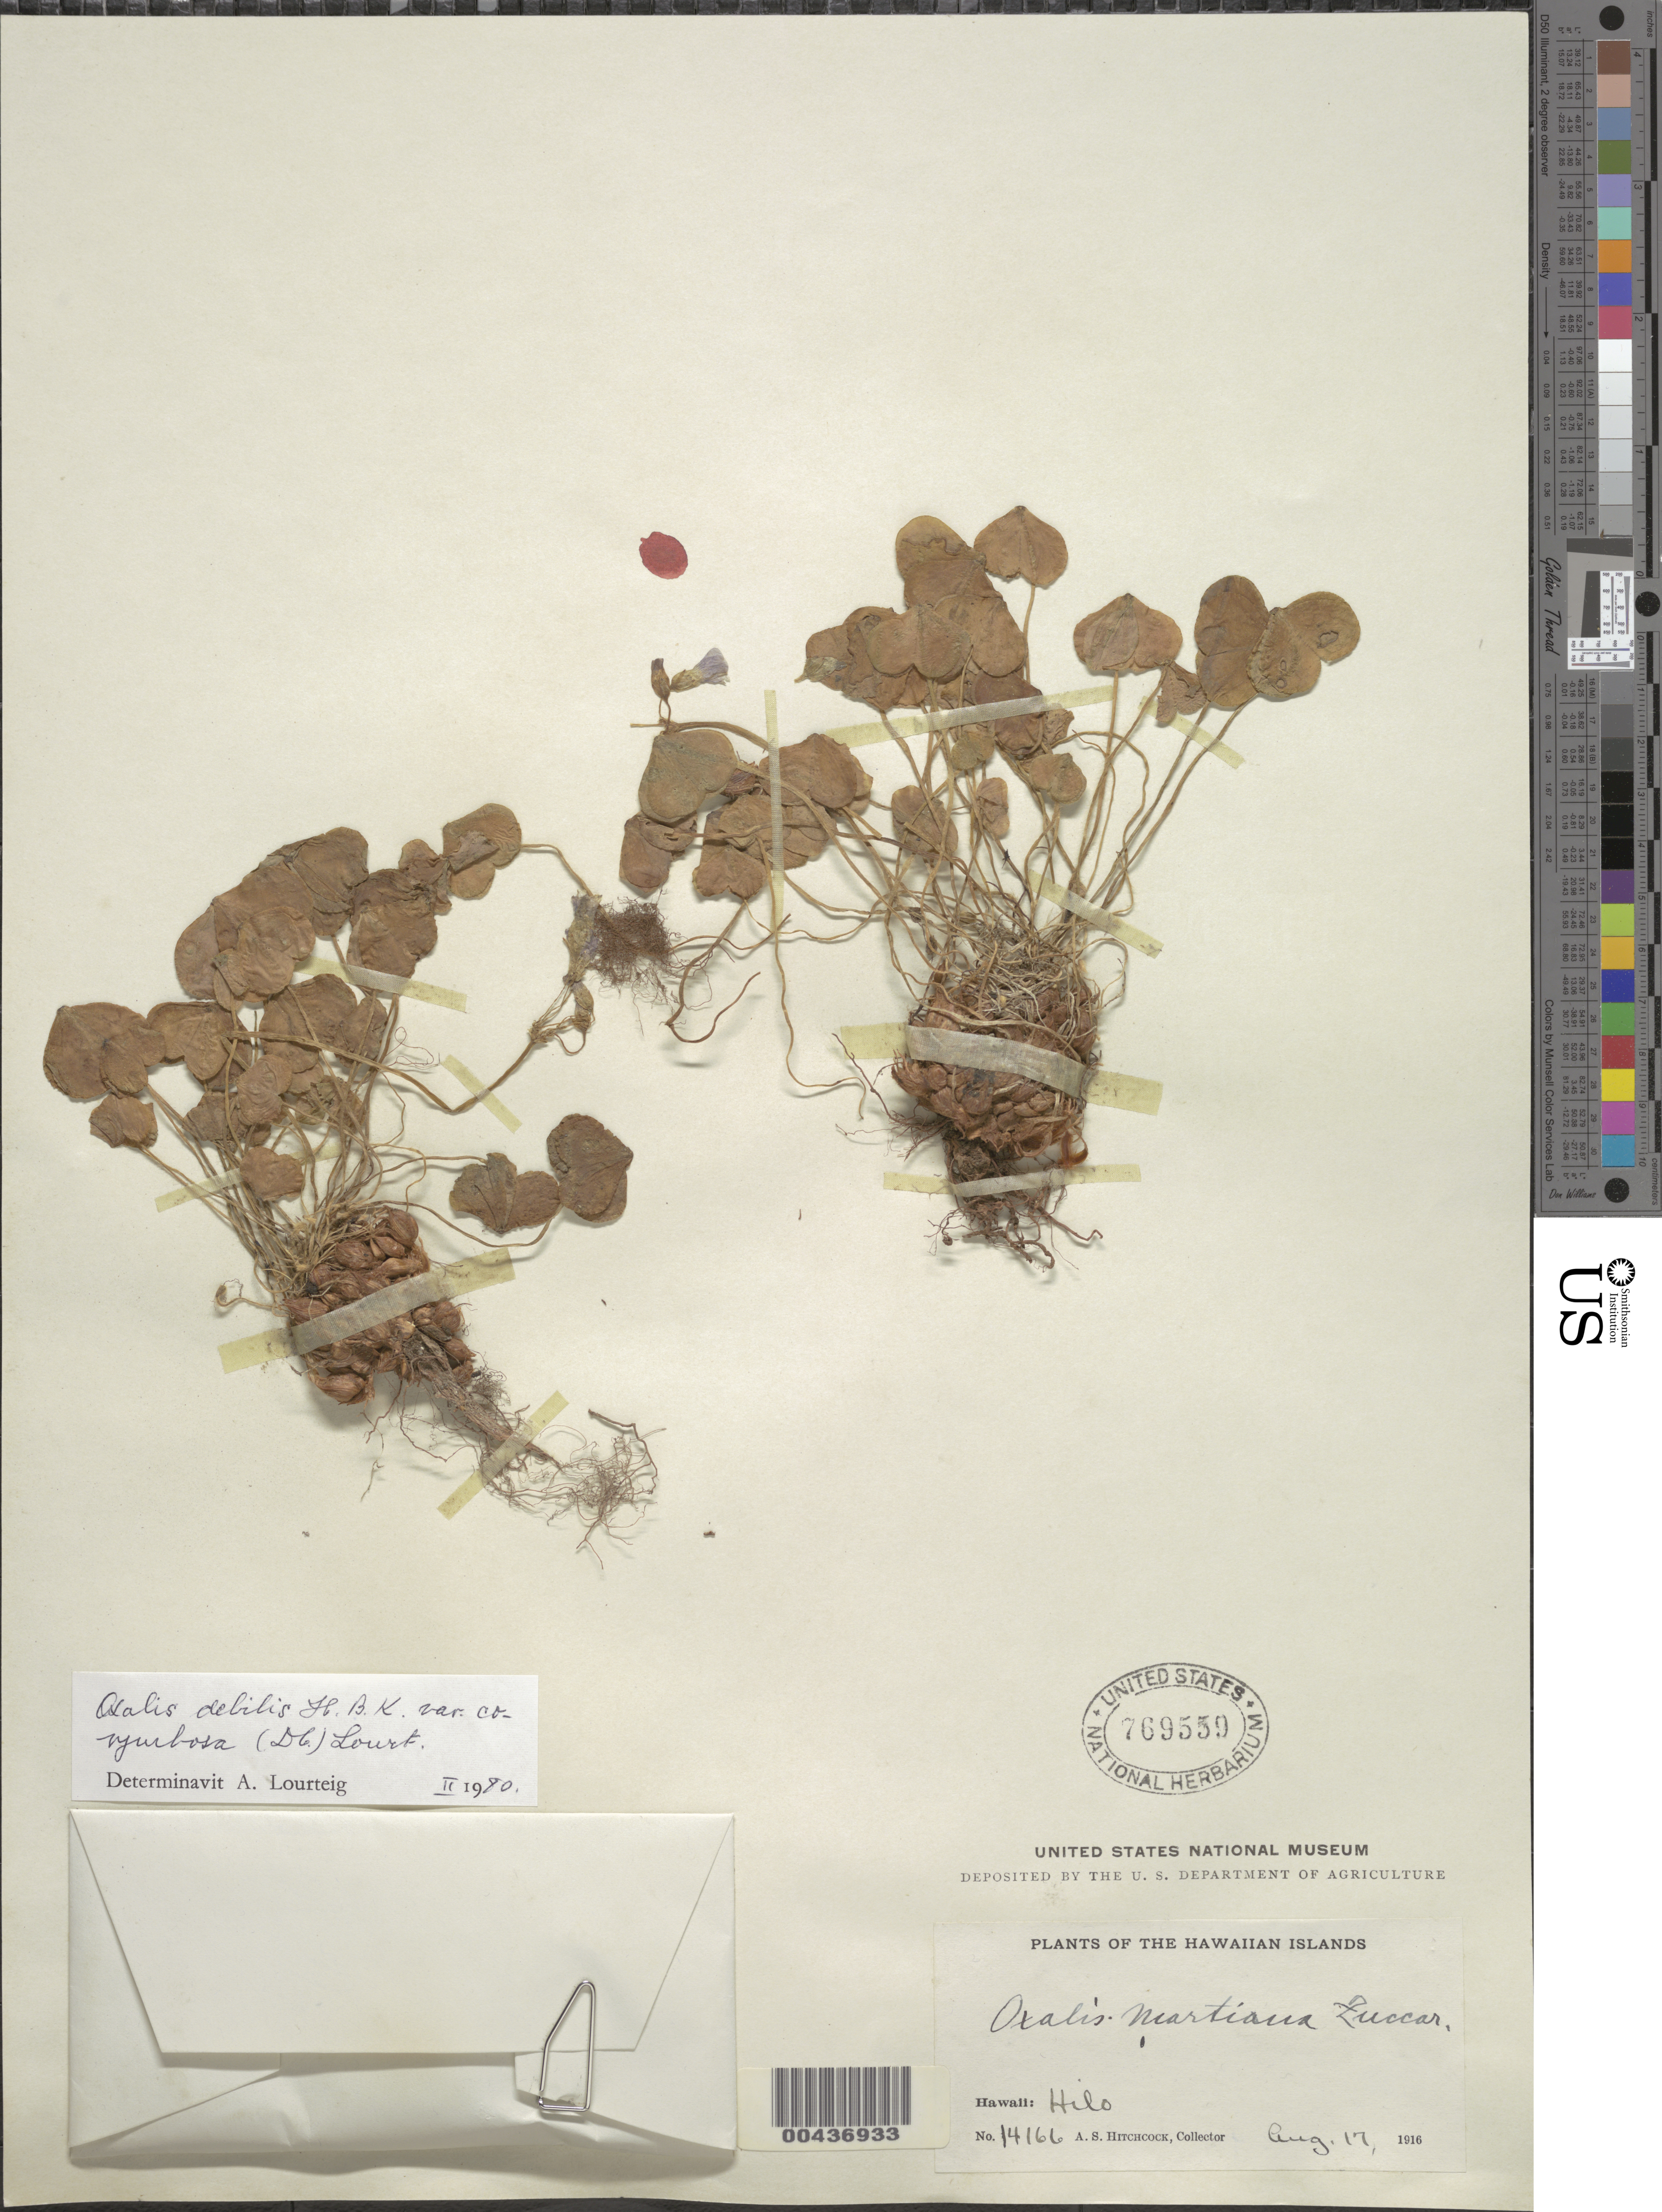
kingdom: Plantae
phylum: Tracheophyta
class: Magnoliopsida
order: Oxalidales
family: Oxalidaceae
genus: Oxalis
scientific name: Oxalis debilis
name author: Kunth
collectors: A. S. Hitchcock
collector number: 14166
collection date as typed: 17 Aug 1916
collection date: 1916-08-17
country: United States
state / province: Hawaii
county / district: Hawaii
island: Hawaii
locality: Hilo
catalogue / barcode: US 769559